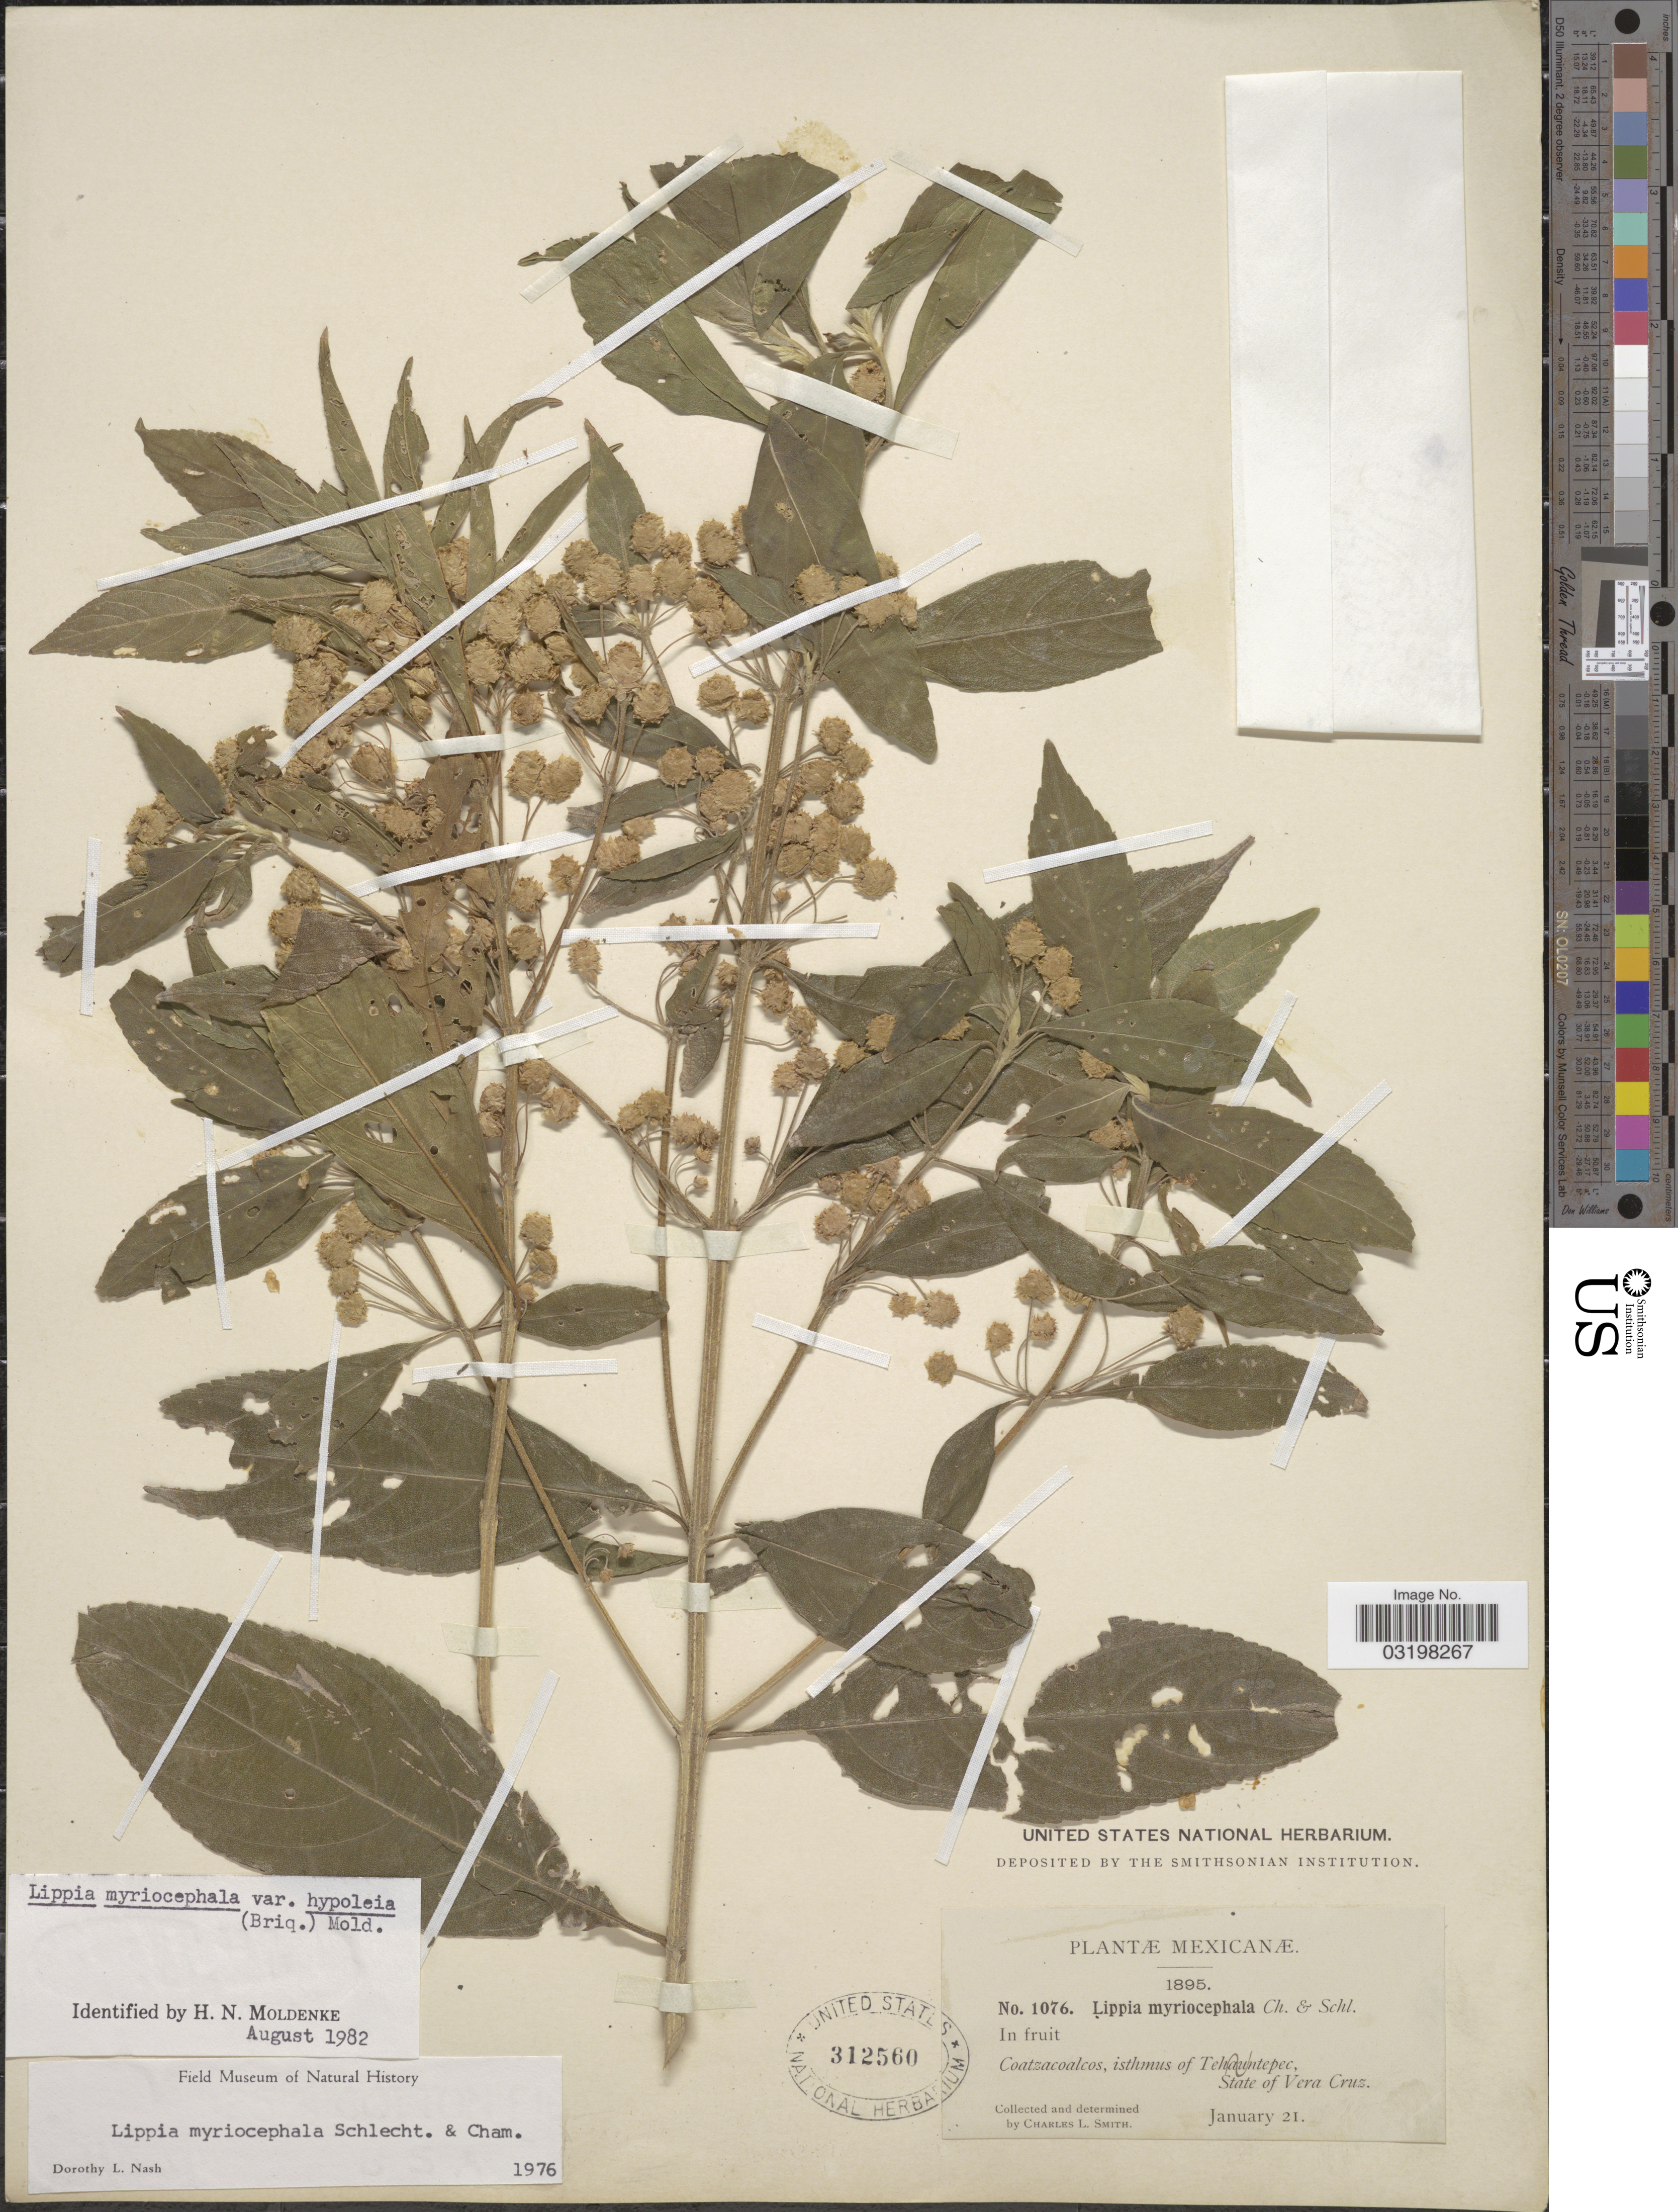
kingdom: Plantae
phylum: Tracheophyta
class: Magnoliopsida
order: Lamiales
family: Verbenaceae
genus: Lippia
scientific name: Lippia myriocephala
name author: Schltdl. & Cham.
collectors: C. L. Smith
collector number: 1076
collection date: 1895-01-21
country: Mexico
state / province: Veracruz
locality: Coatzacoalcos, isthmus Tehuantepec, of State of Vera Cruz.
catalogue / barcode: US 312560